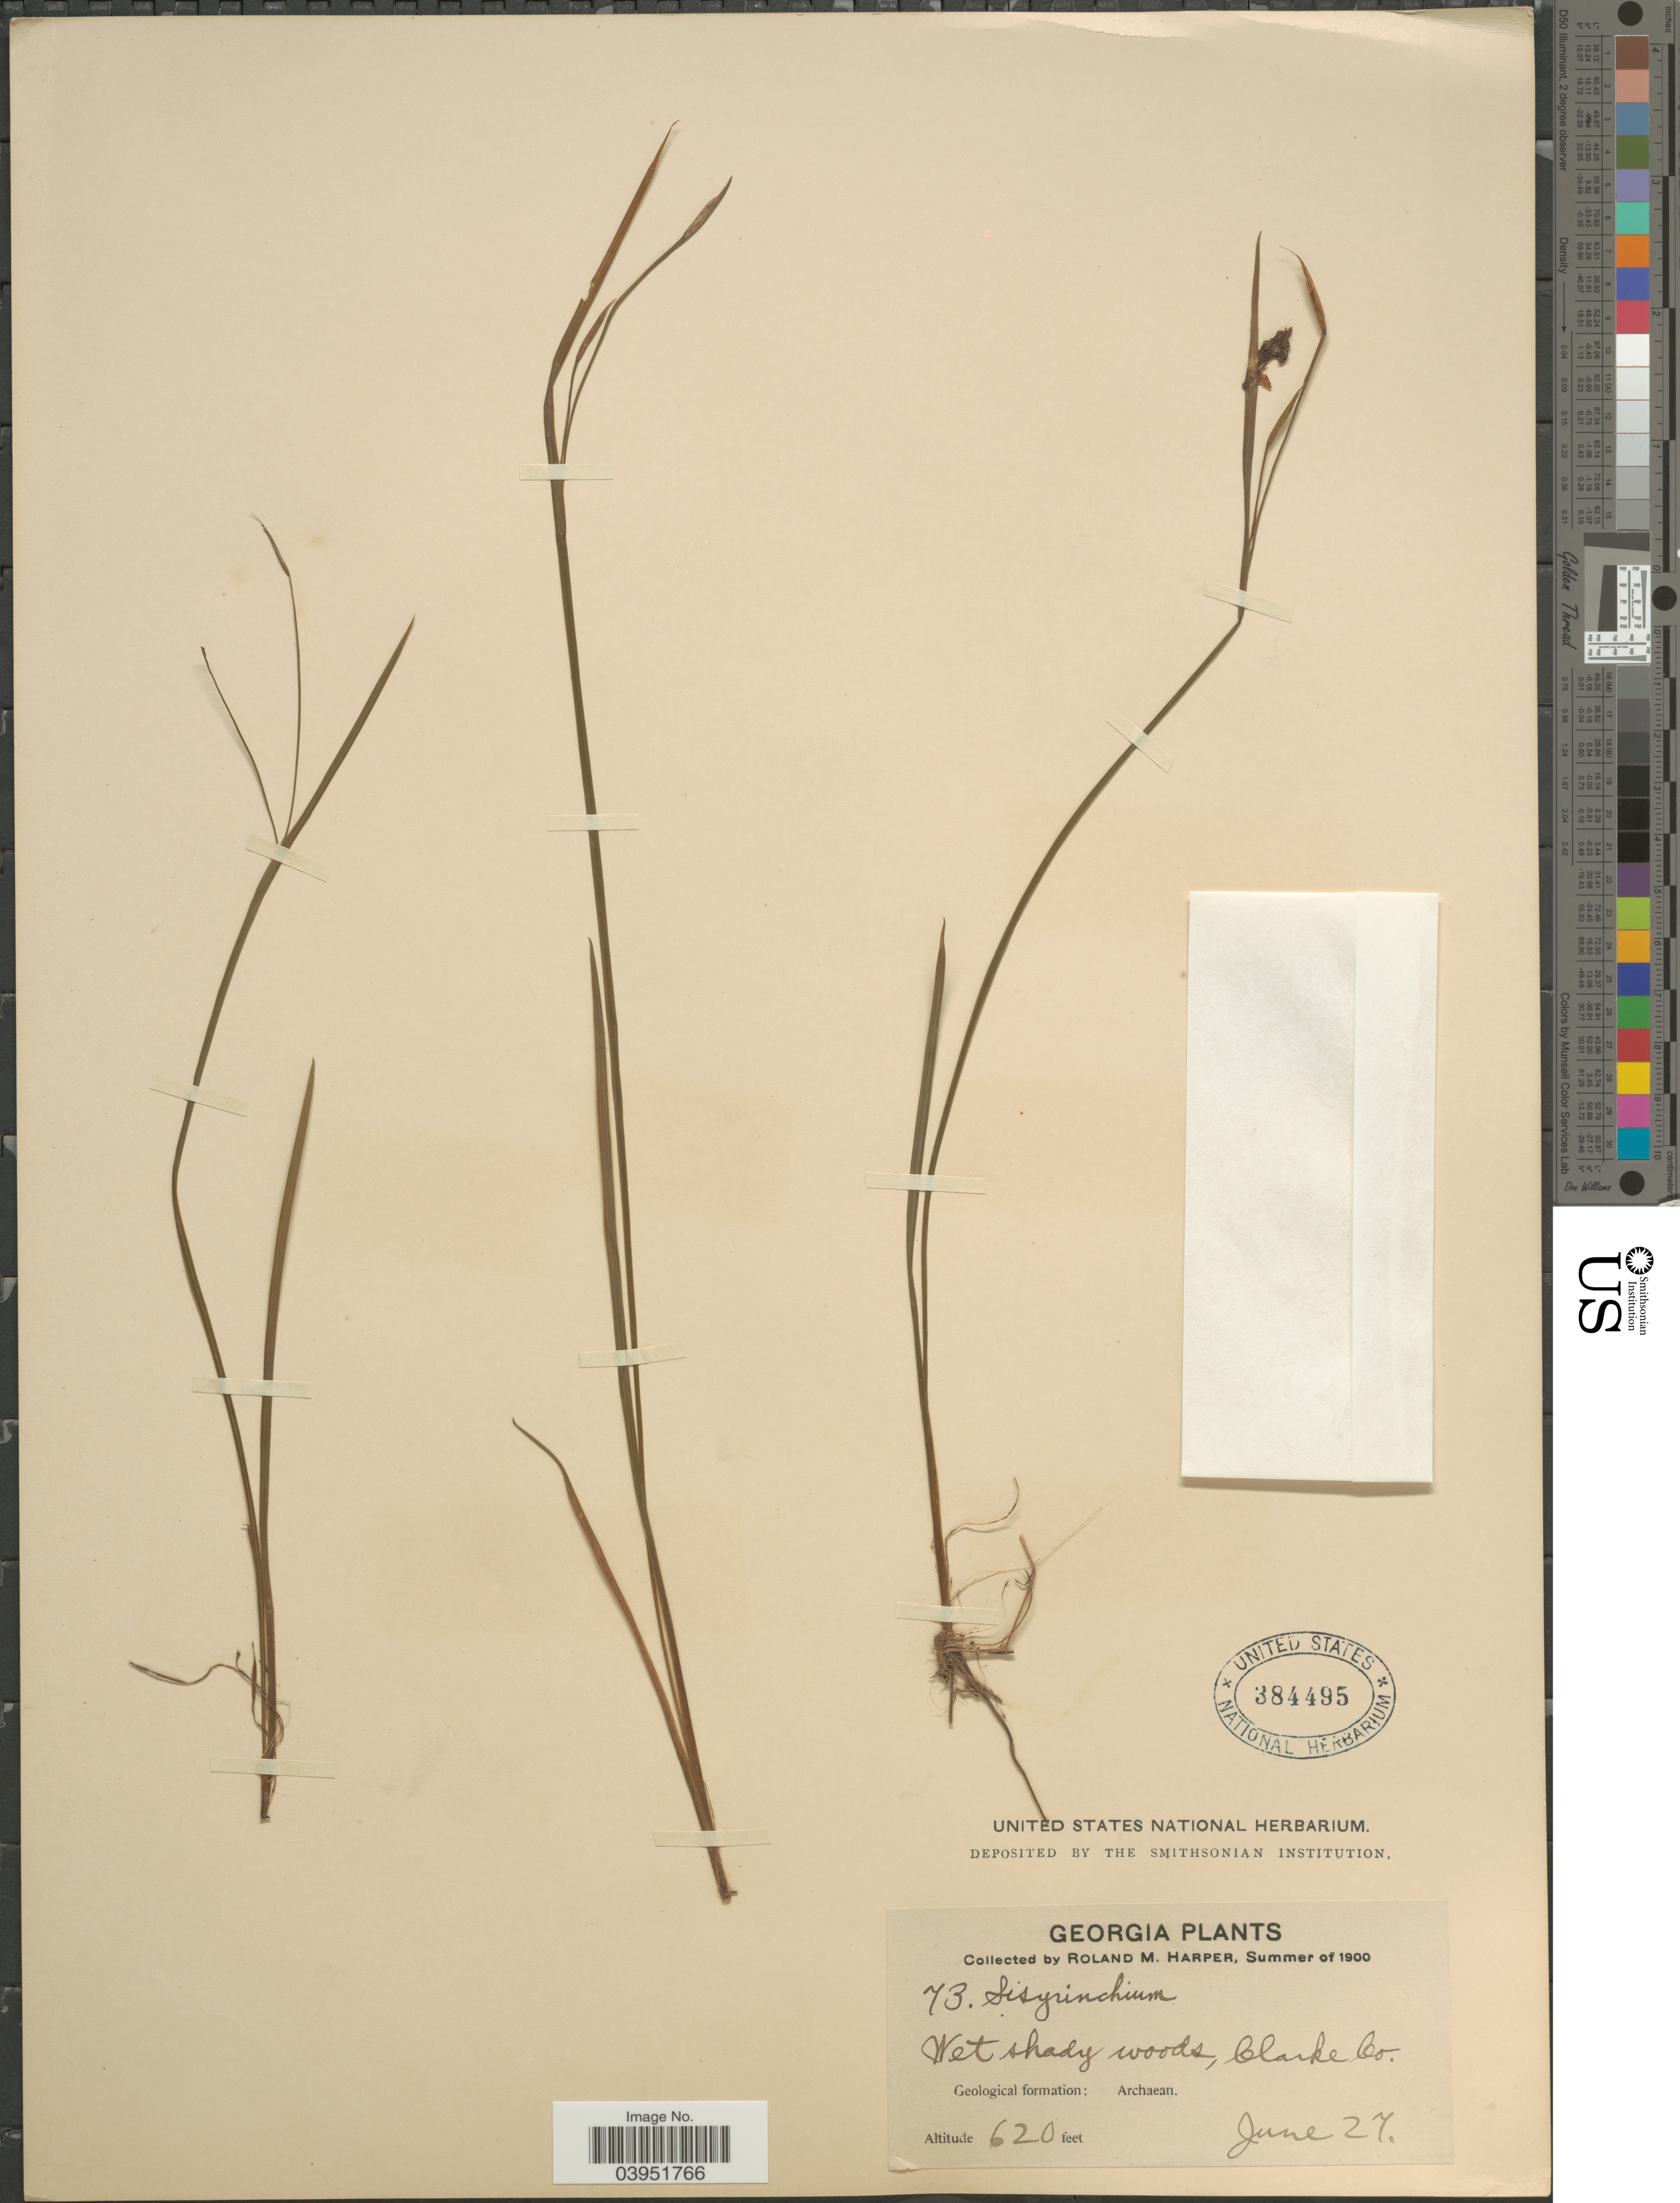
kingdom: Plantae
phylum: Tracheophyta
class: Liliopsida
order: Asparagales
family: Iridaceae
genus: Sisyrinchium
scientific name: Sisyrinchium sp.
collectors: R. M. Harper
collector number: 73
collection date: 1900-06-27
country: United States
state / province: Georgia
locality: Clarke Co. Geological formation: Archaean.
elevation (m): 189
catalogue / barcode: US 384495